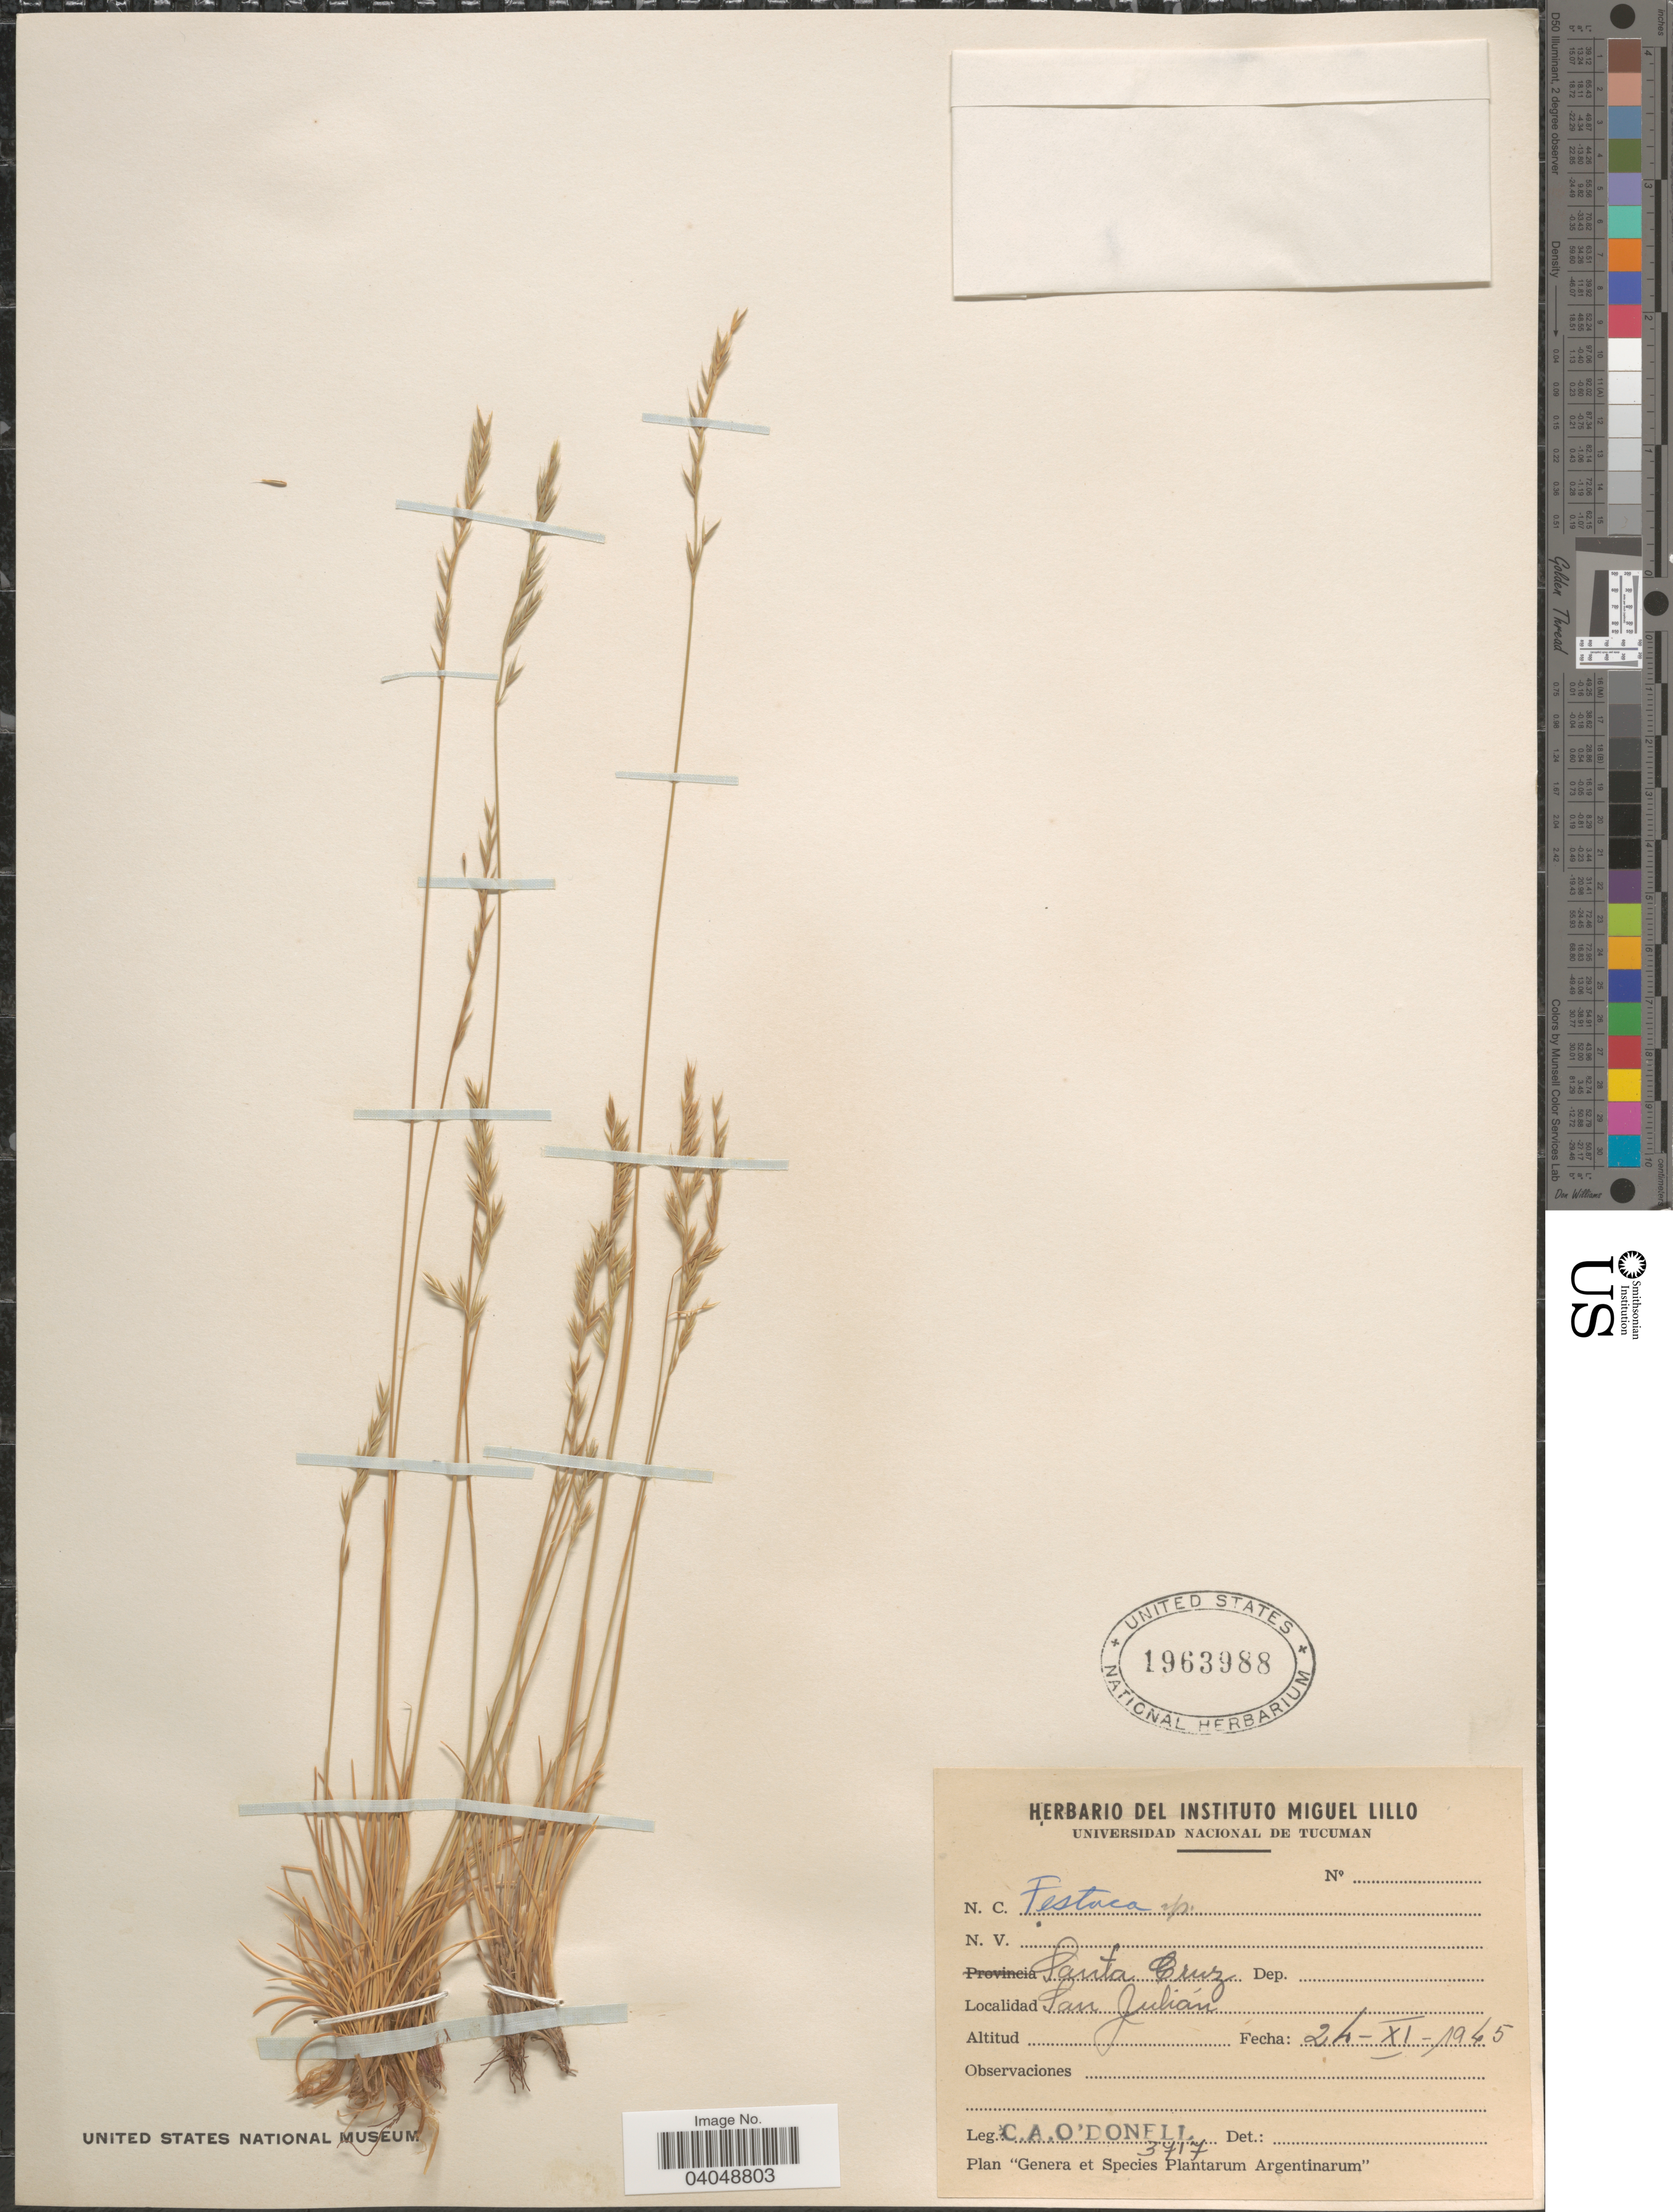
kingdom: Plantae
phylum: Tracheophyta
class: Liliopsida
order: Poales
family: Poaceae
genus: Festuca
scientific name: Festuca sp.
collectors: C. A. O'Donell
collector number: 3717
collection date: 1945-11-24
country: Argentina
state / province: Santa Cruz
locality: San Julián.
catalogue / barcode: US 1963988